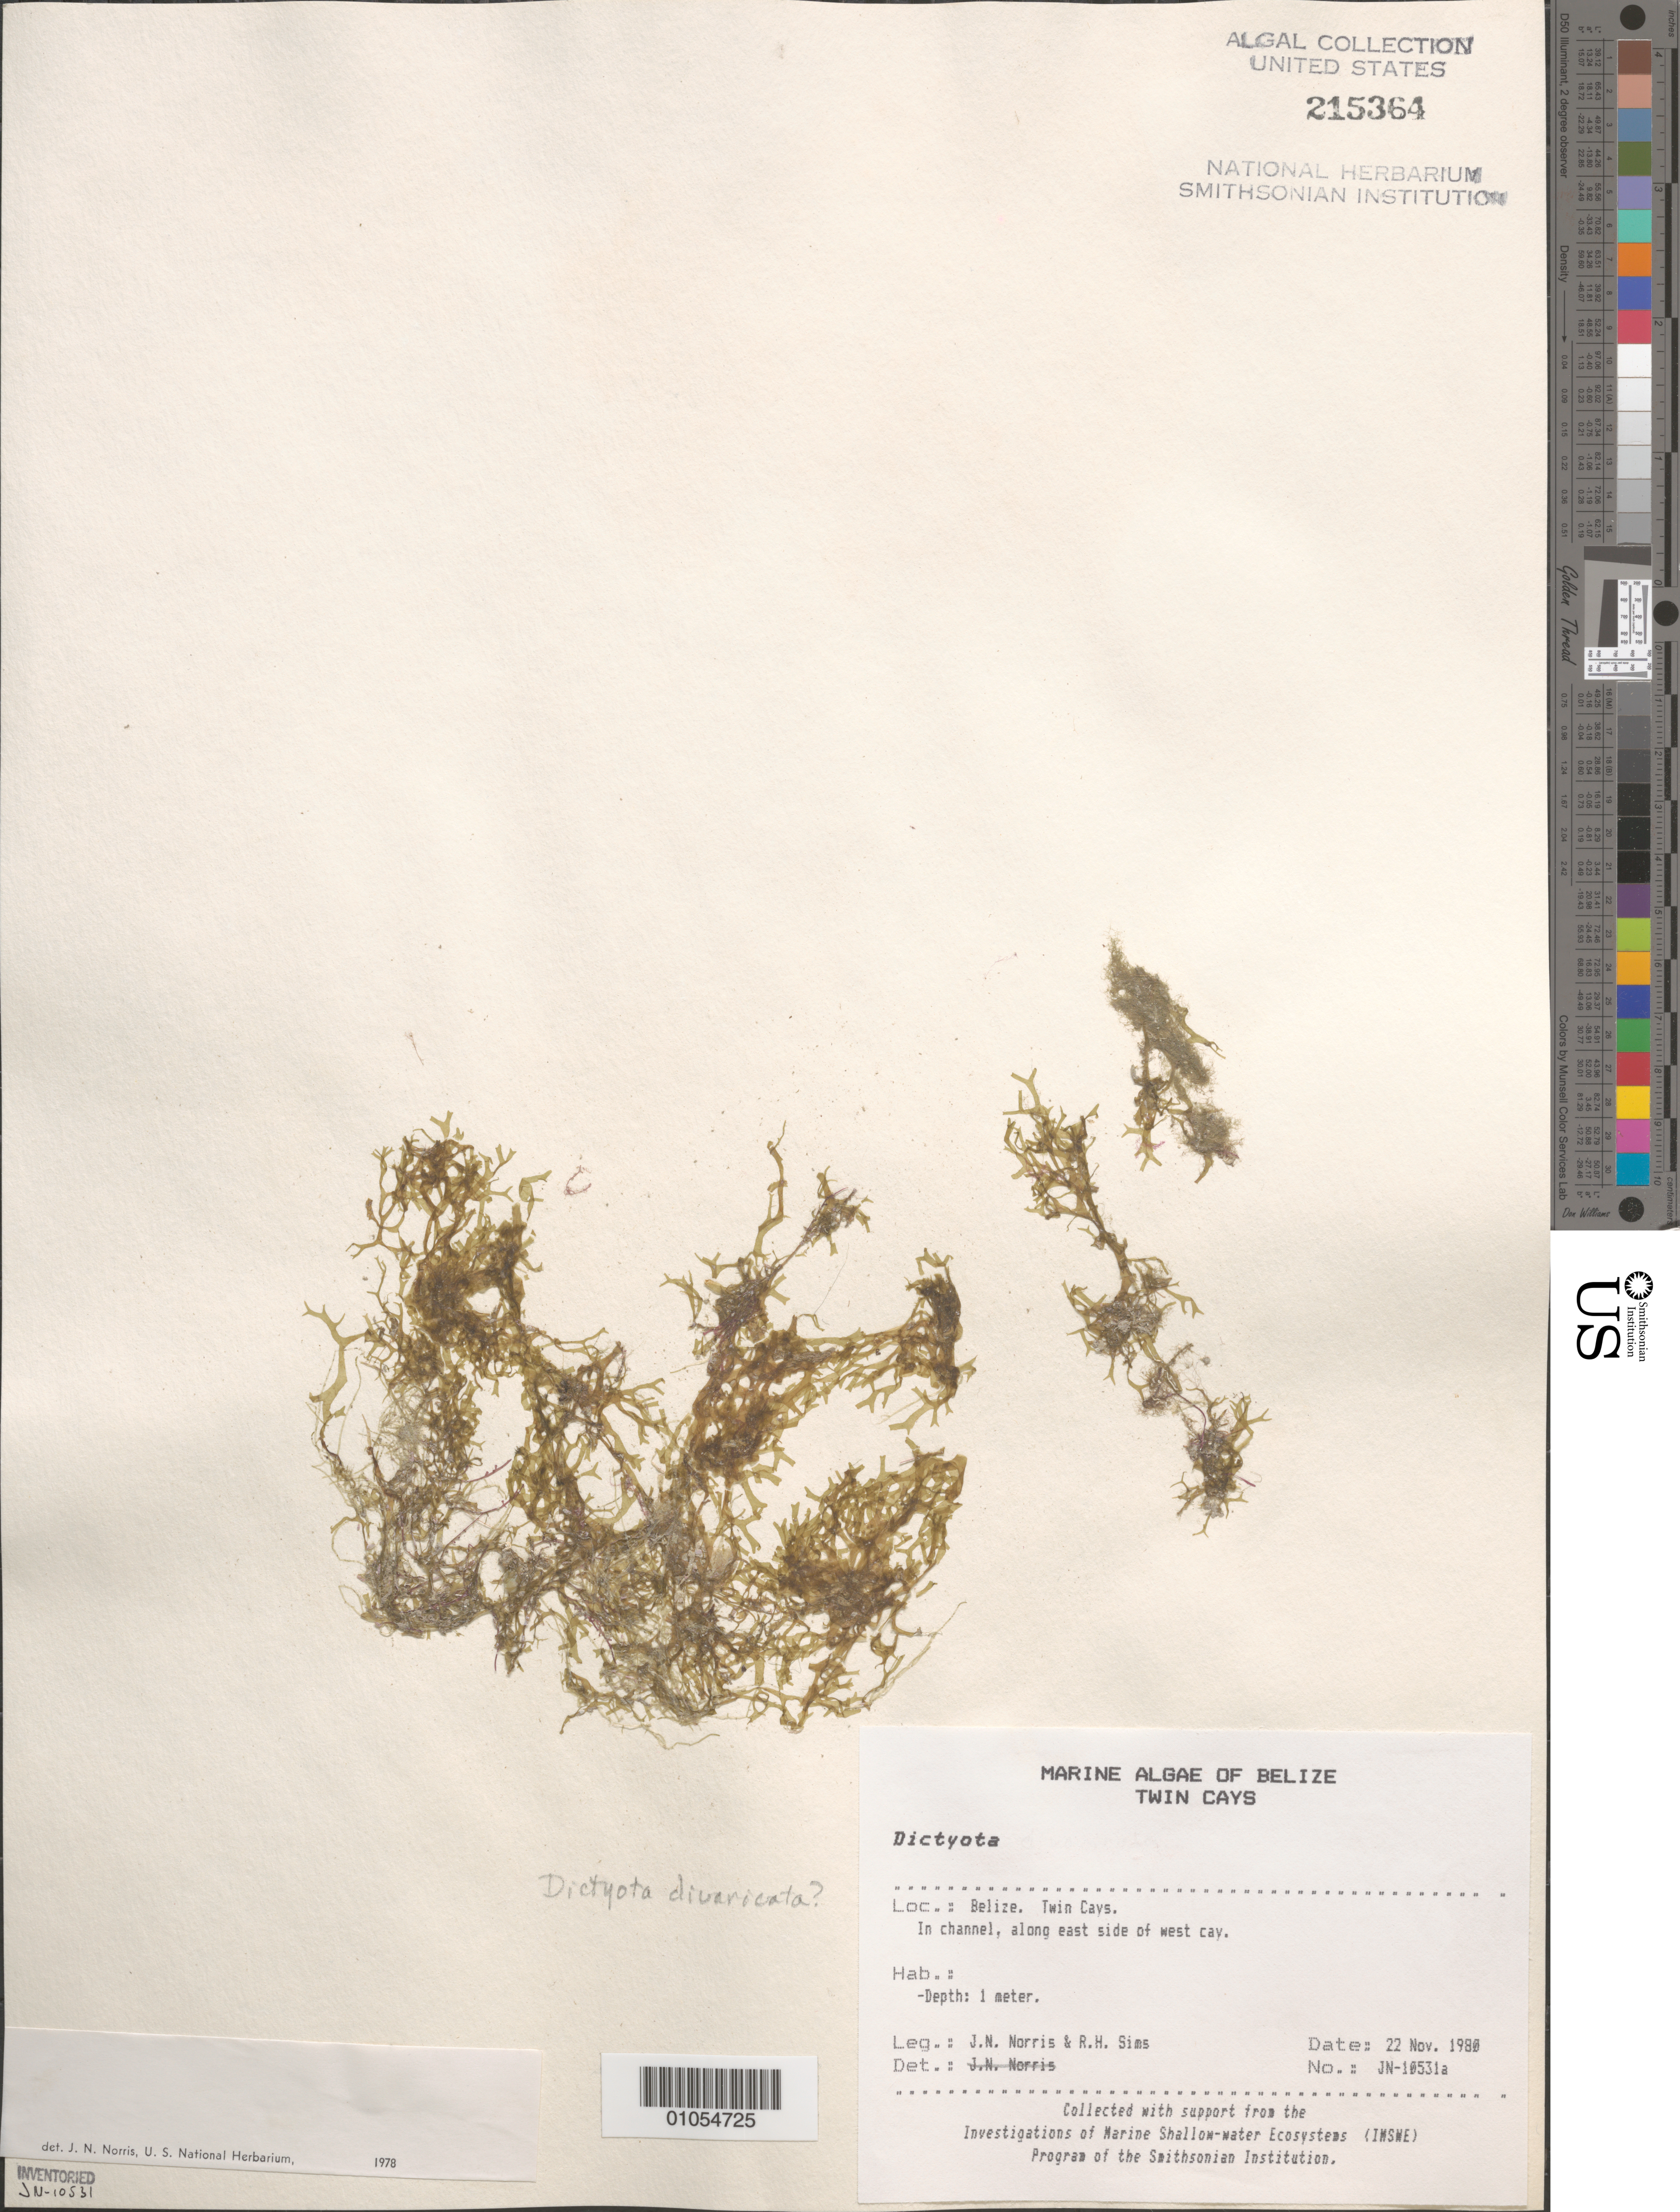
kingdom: Chromista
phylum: Ochrophyta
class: Phaeophyceae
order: Dictyotales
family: Dictyotaceae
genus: Dictyota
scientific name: Dictyota divaricata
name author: J.V.Lamouroux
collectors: J. N. Norris & R. H. Sims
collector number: JN-10531A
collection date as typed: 22 Nov 1980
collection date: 1980-11-22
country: Belize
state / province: Stann Creek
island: West Cay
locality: In channel along east side of West Cay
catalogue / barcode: US 215364